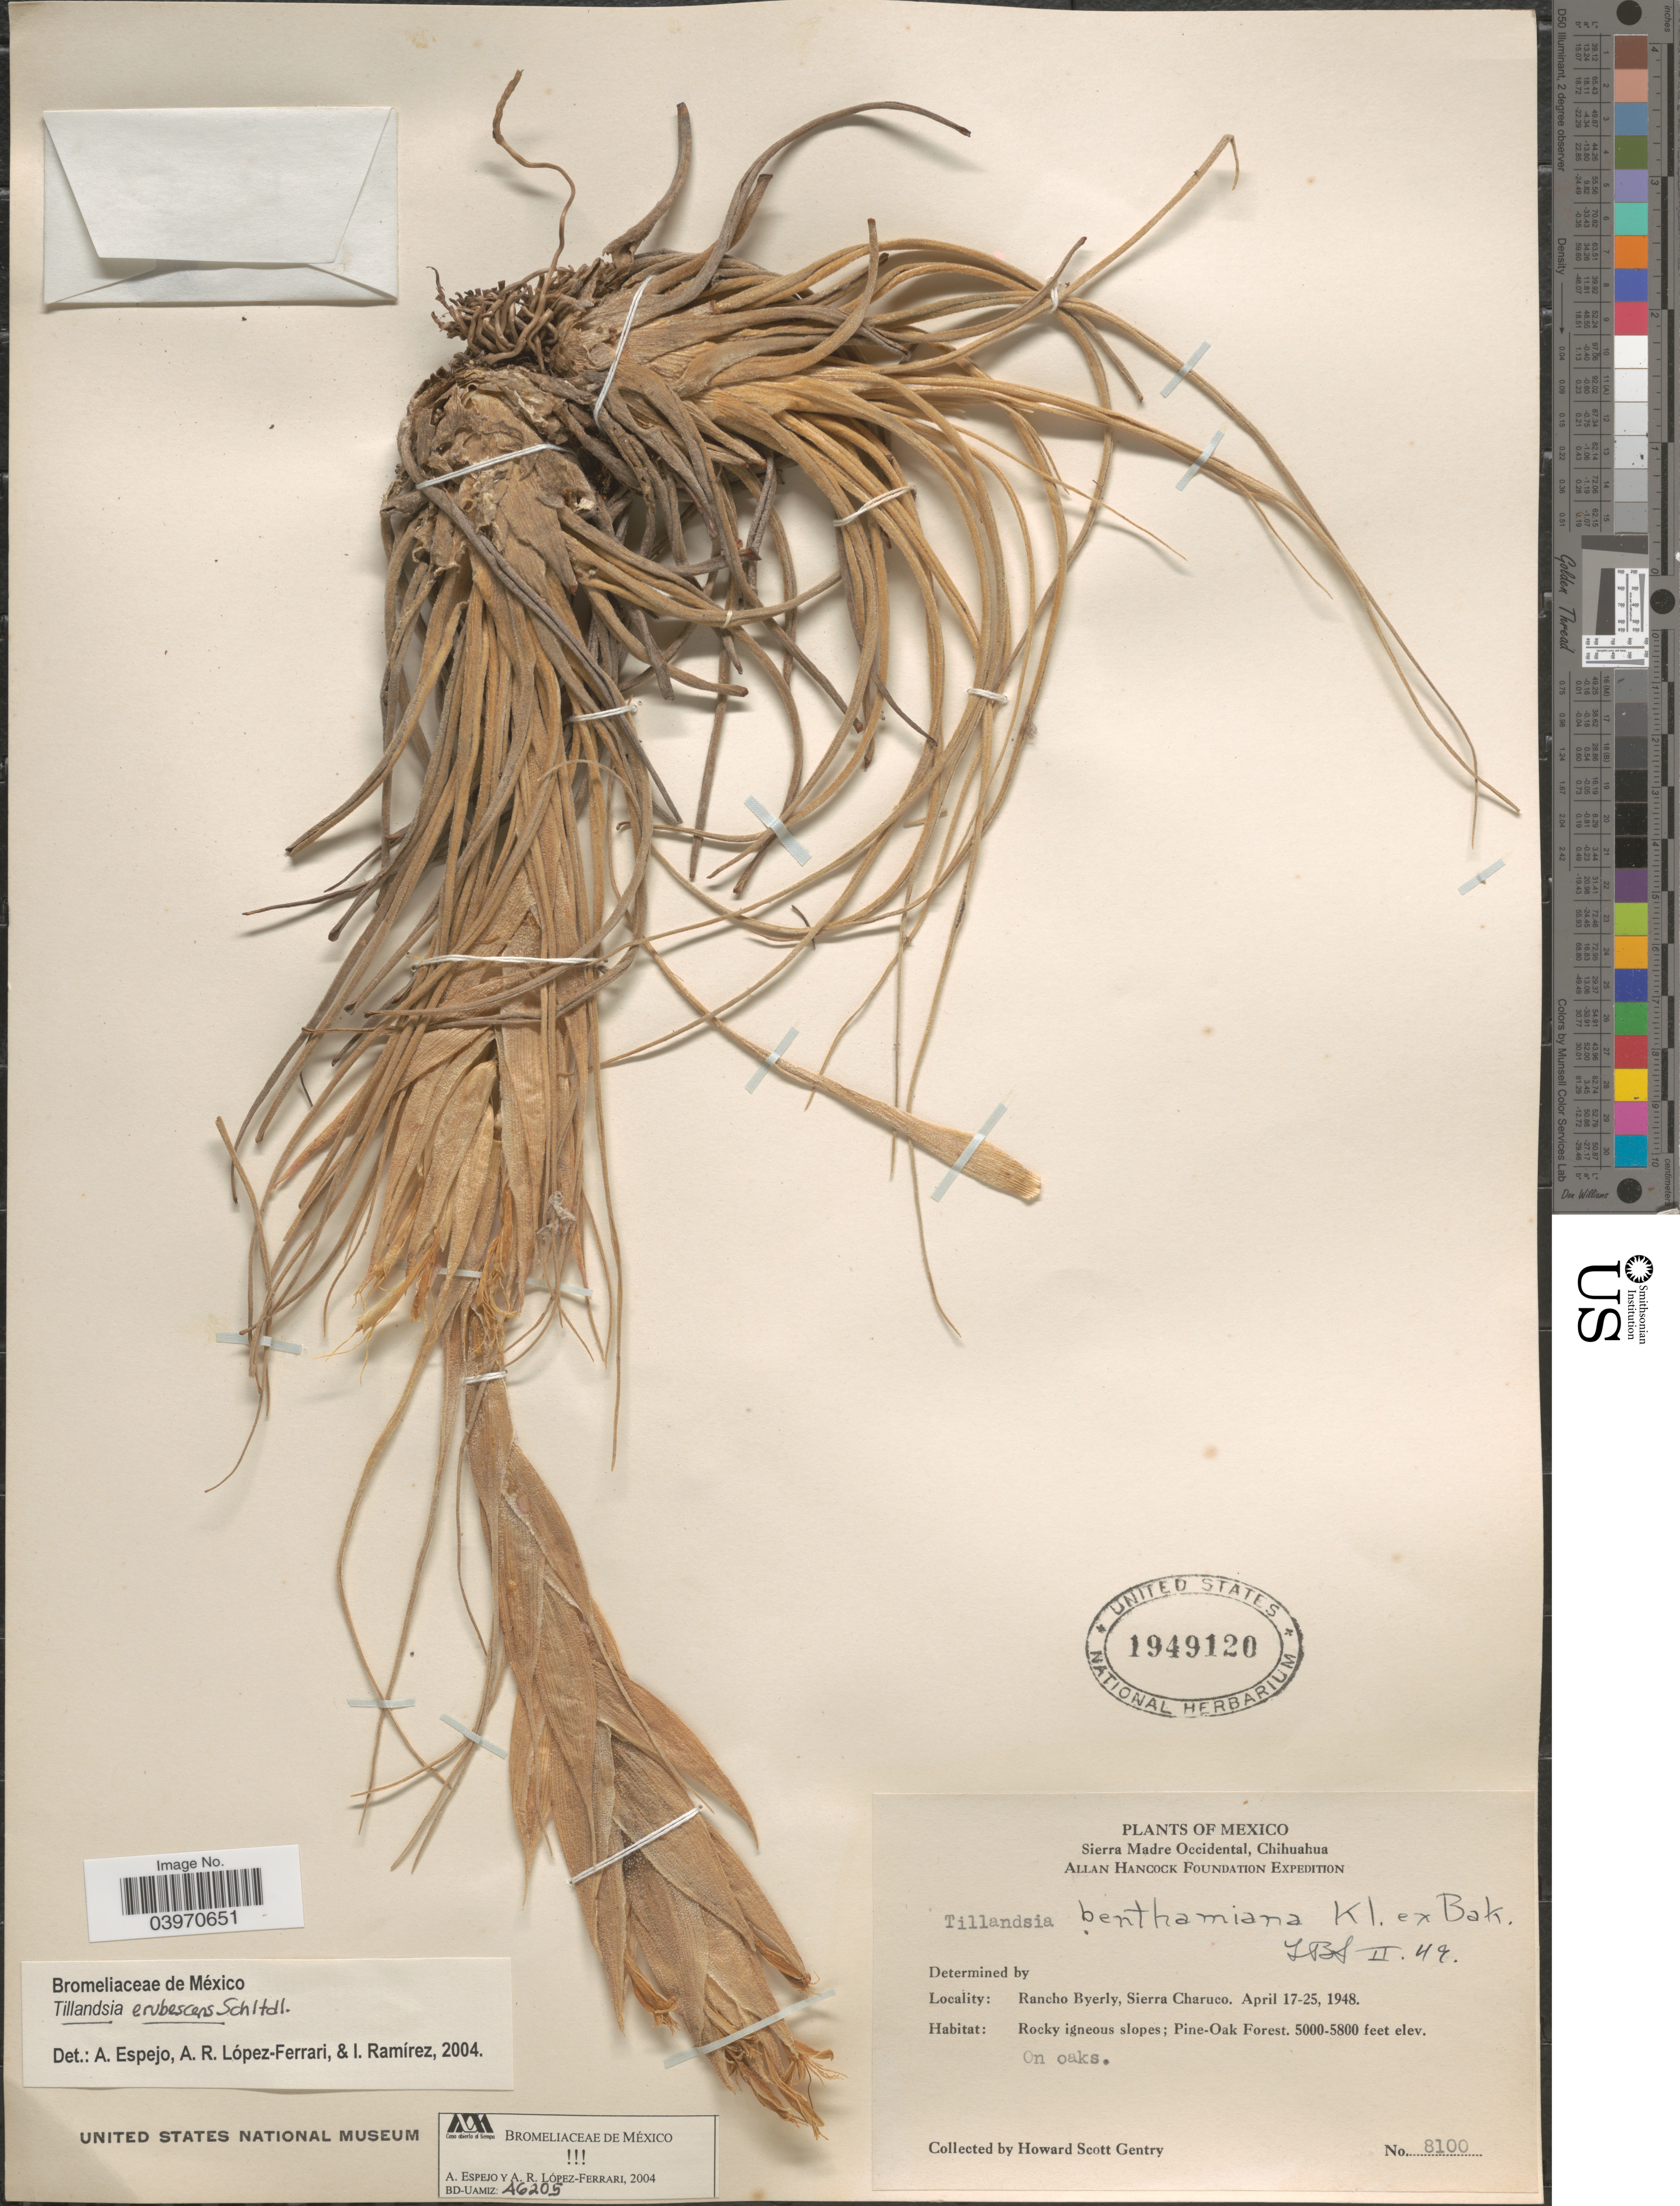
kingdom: Plantae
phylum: Tracheophyta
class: Liliopsida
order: Poales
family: Bromeliaceae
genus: Tillandsia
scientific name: Tillandsia erubescens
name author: Schltdl.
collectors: H. S. Gentry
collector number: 8100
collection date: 1948-04-17/1948-04-25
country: Mexico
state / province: Chihuahua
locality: Sierra Madre Occidental. Rancho Byerly, Sierra Charuco. Rocky igneous slopes; Pine-Oak Forest.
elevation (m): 1524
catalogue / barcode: US 1949120